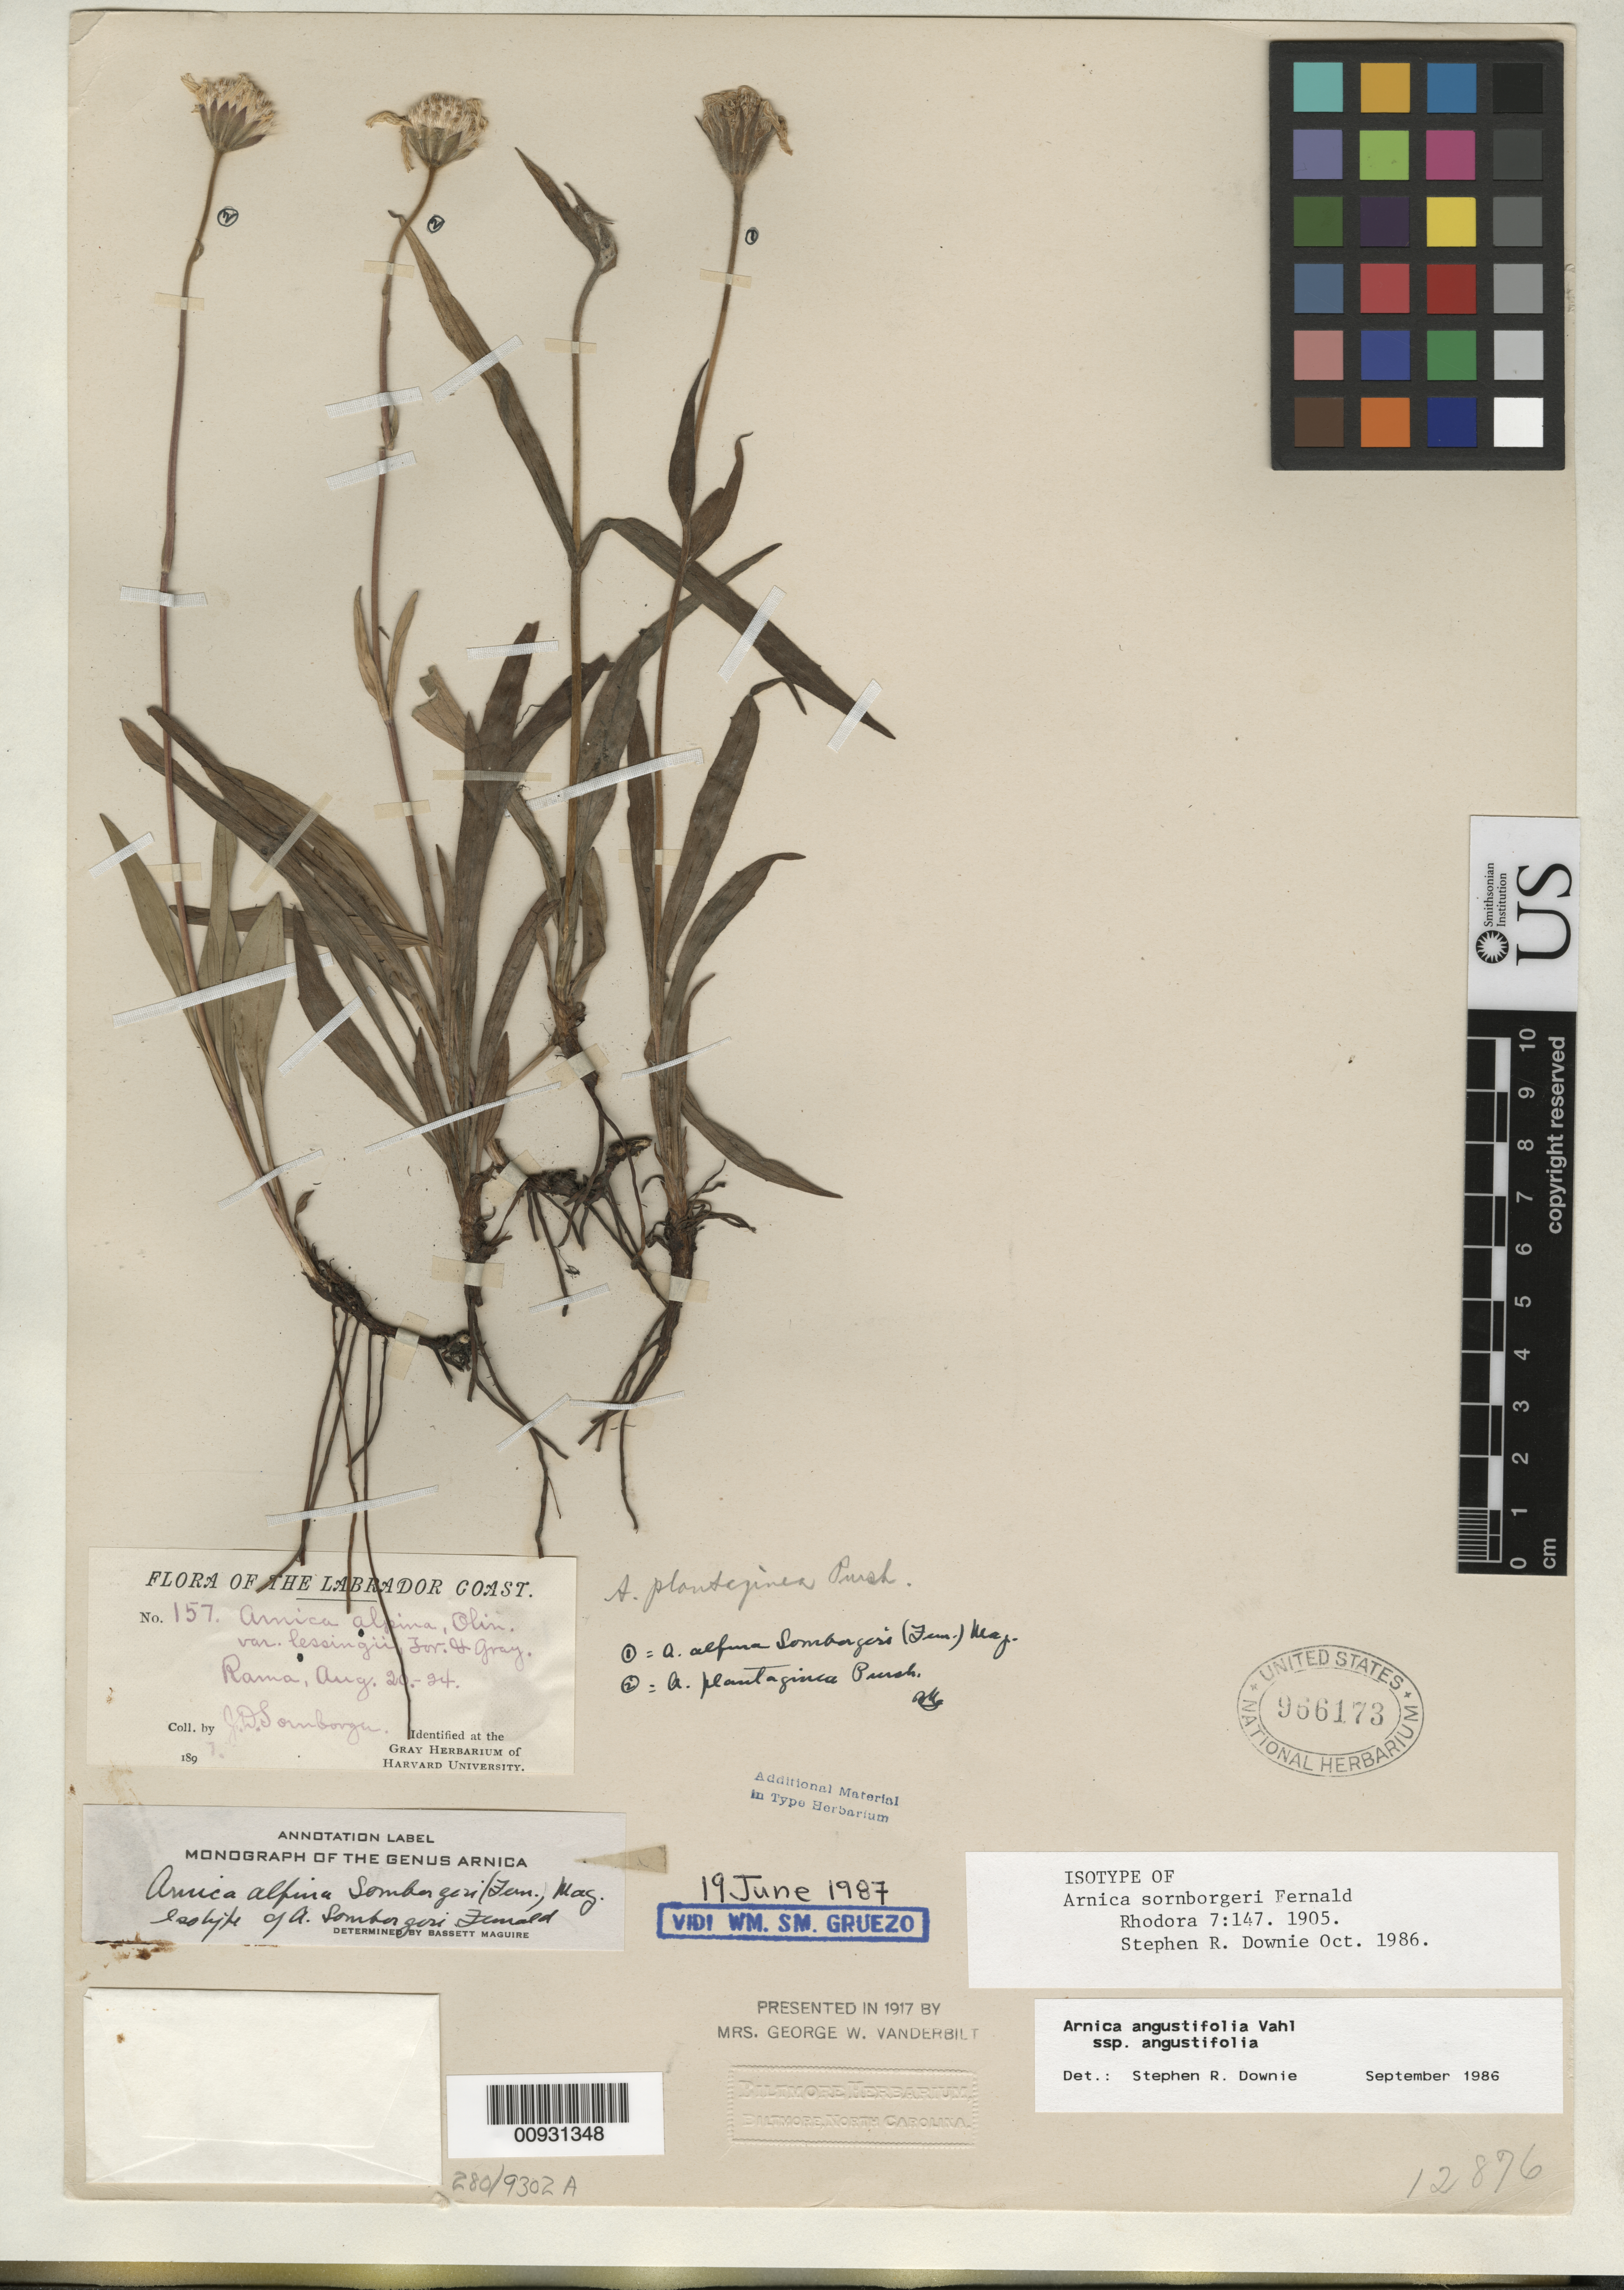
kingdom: Plantae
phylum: Tracheophyta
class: Magnoliopsida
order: Asterales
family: Asteraceae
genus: Arnica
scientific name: Arnica sornborgeri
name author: Fernald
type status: Isotype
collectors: J. Sornborger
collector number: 157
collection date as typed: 20 Aug 1897 to 24 Aug 1897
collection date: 1897-08-20/1897-08-24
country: Canada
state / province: Newfoundland and Labrador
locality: Rama, Labrador Coast.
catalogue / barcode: US 966173